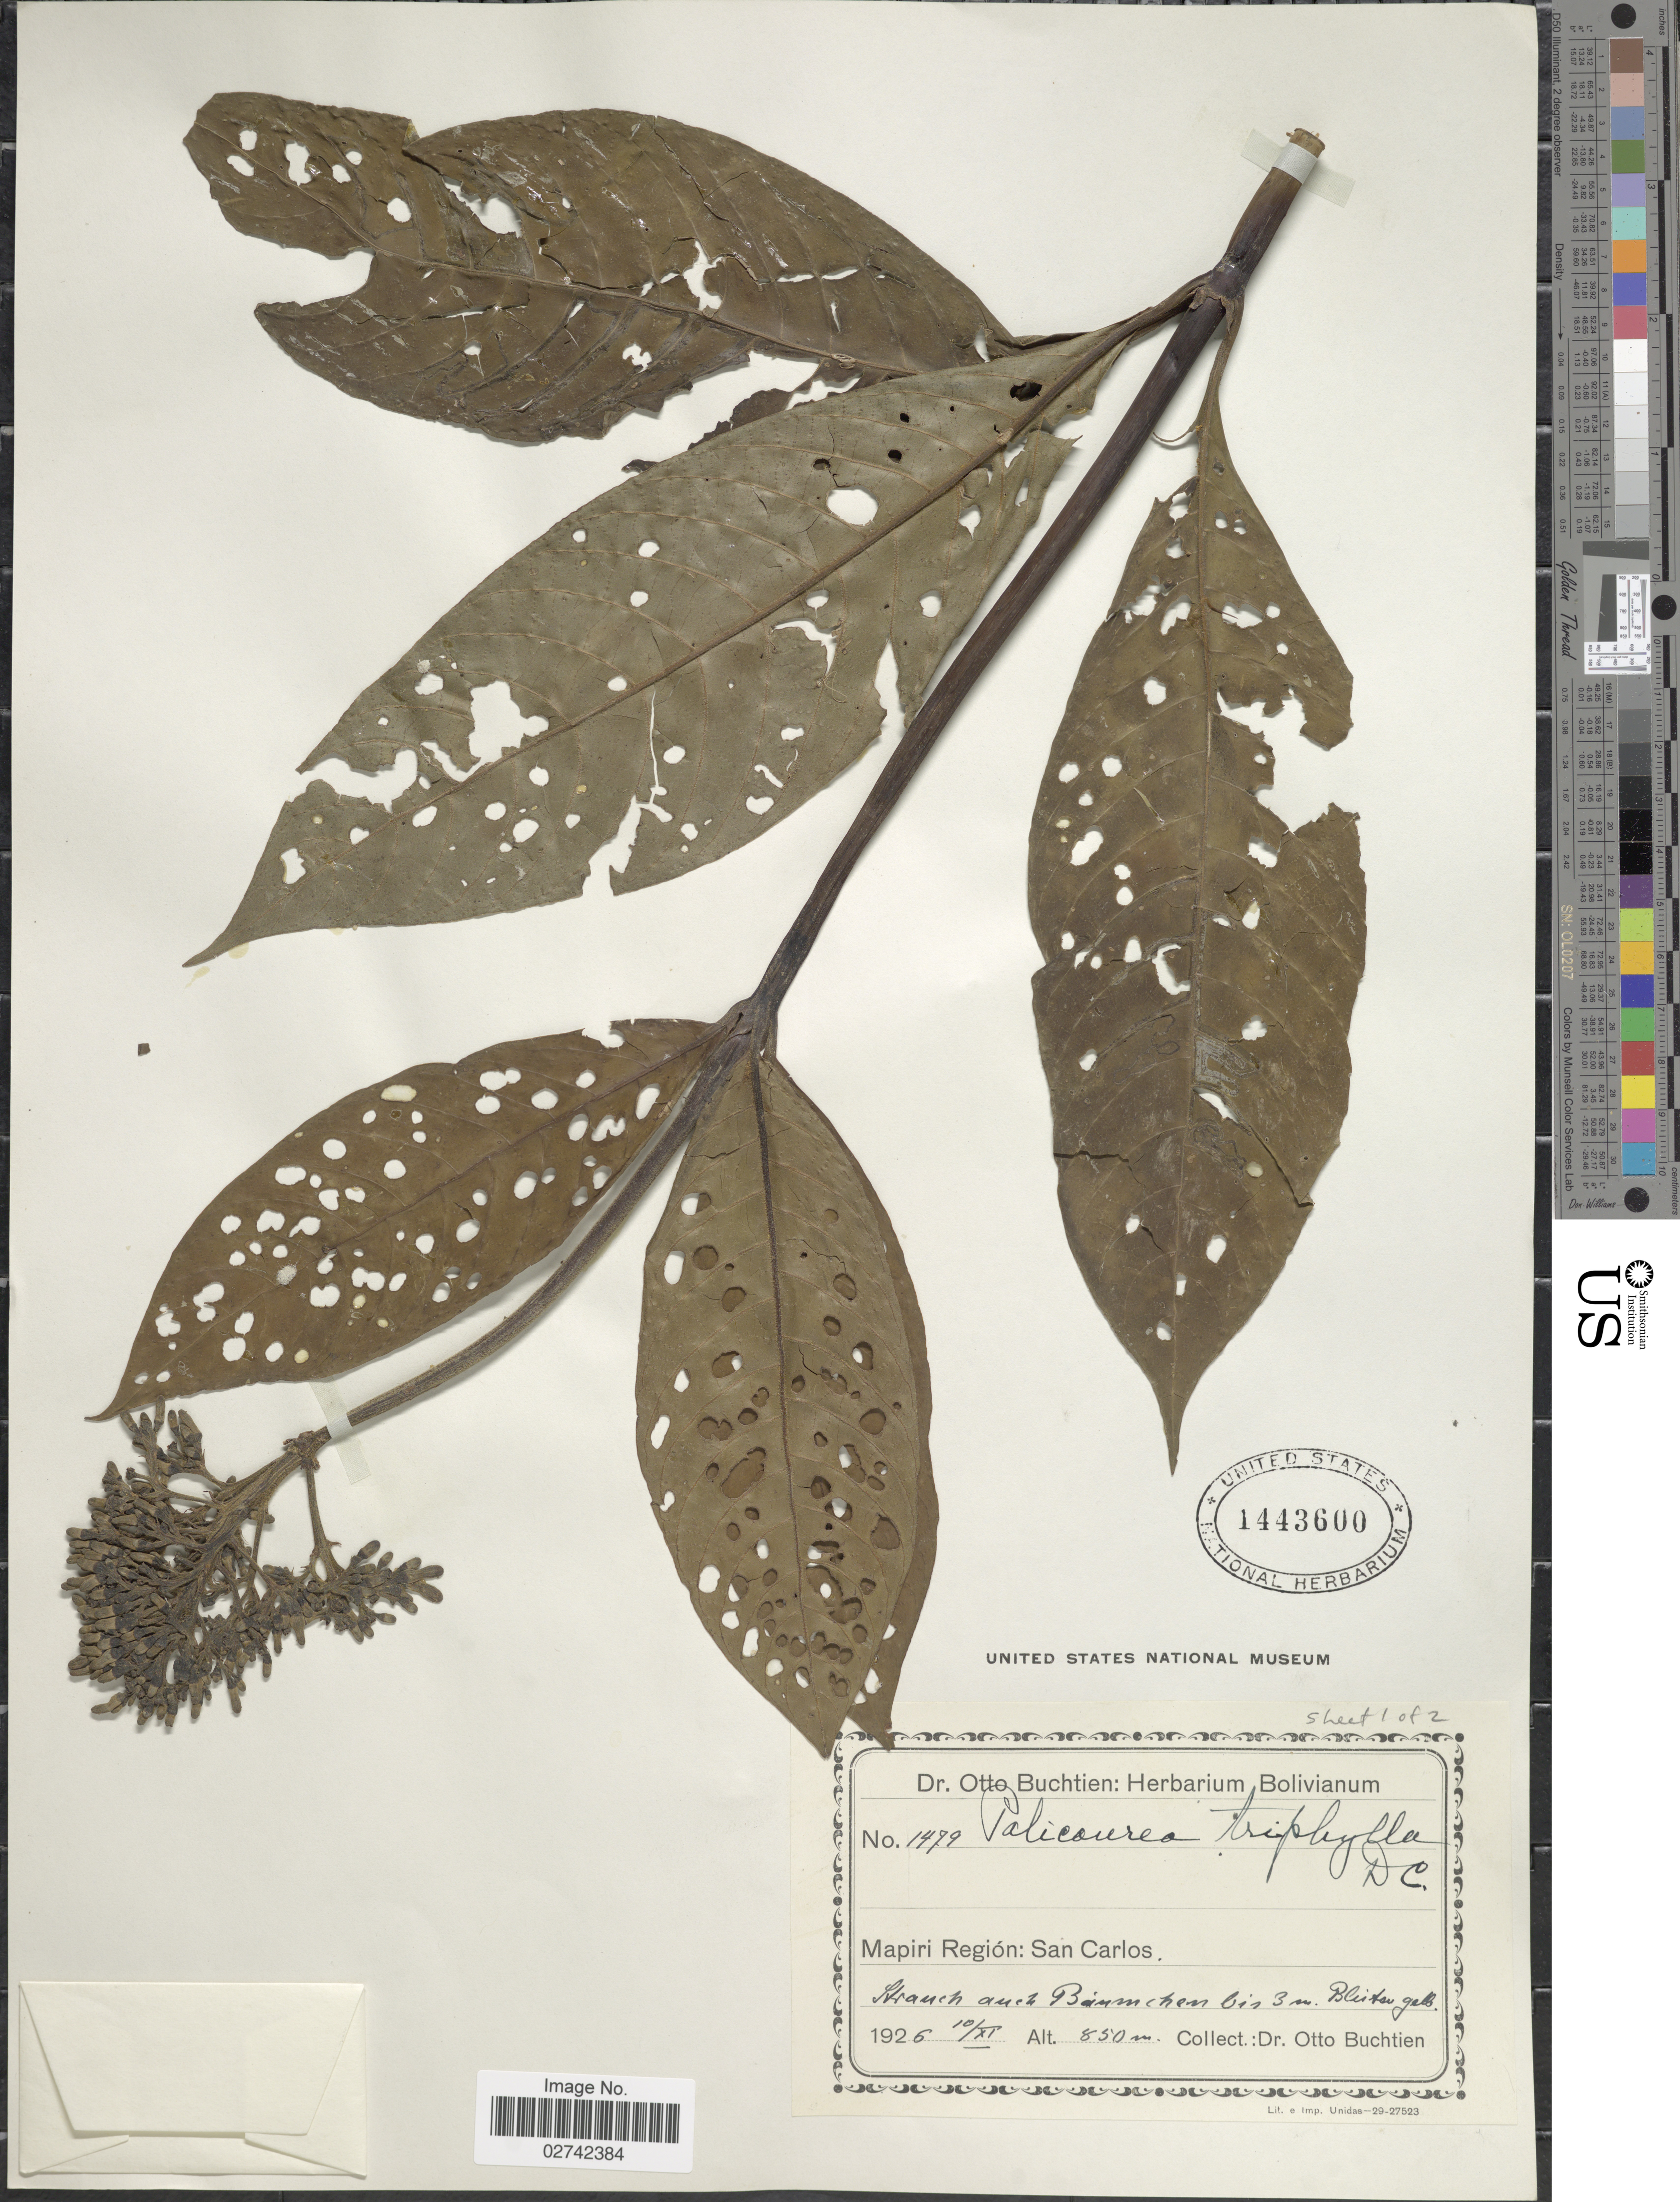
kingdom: Plantae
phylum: Tracheophyta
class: Magnoliopsida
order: Gentianales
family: Rubiaceae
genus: Palicourea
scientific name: Palicourea triphylla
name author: DC.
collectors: O. Buchtien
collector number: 1479*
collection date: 1926-11-10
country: Bolivia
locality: Mapiri Region: San Carlos.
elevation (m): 850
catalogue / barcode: US 1443600